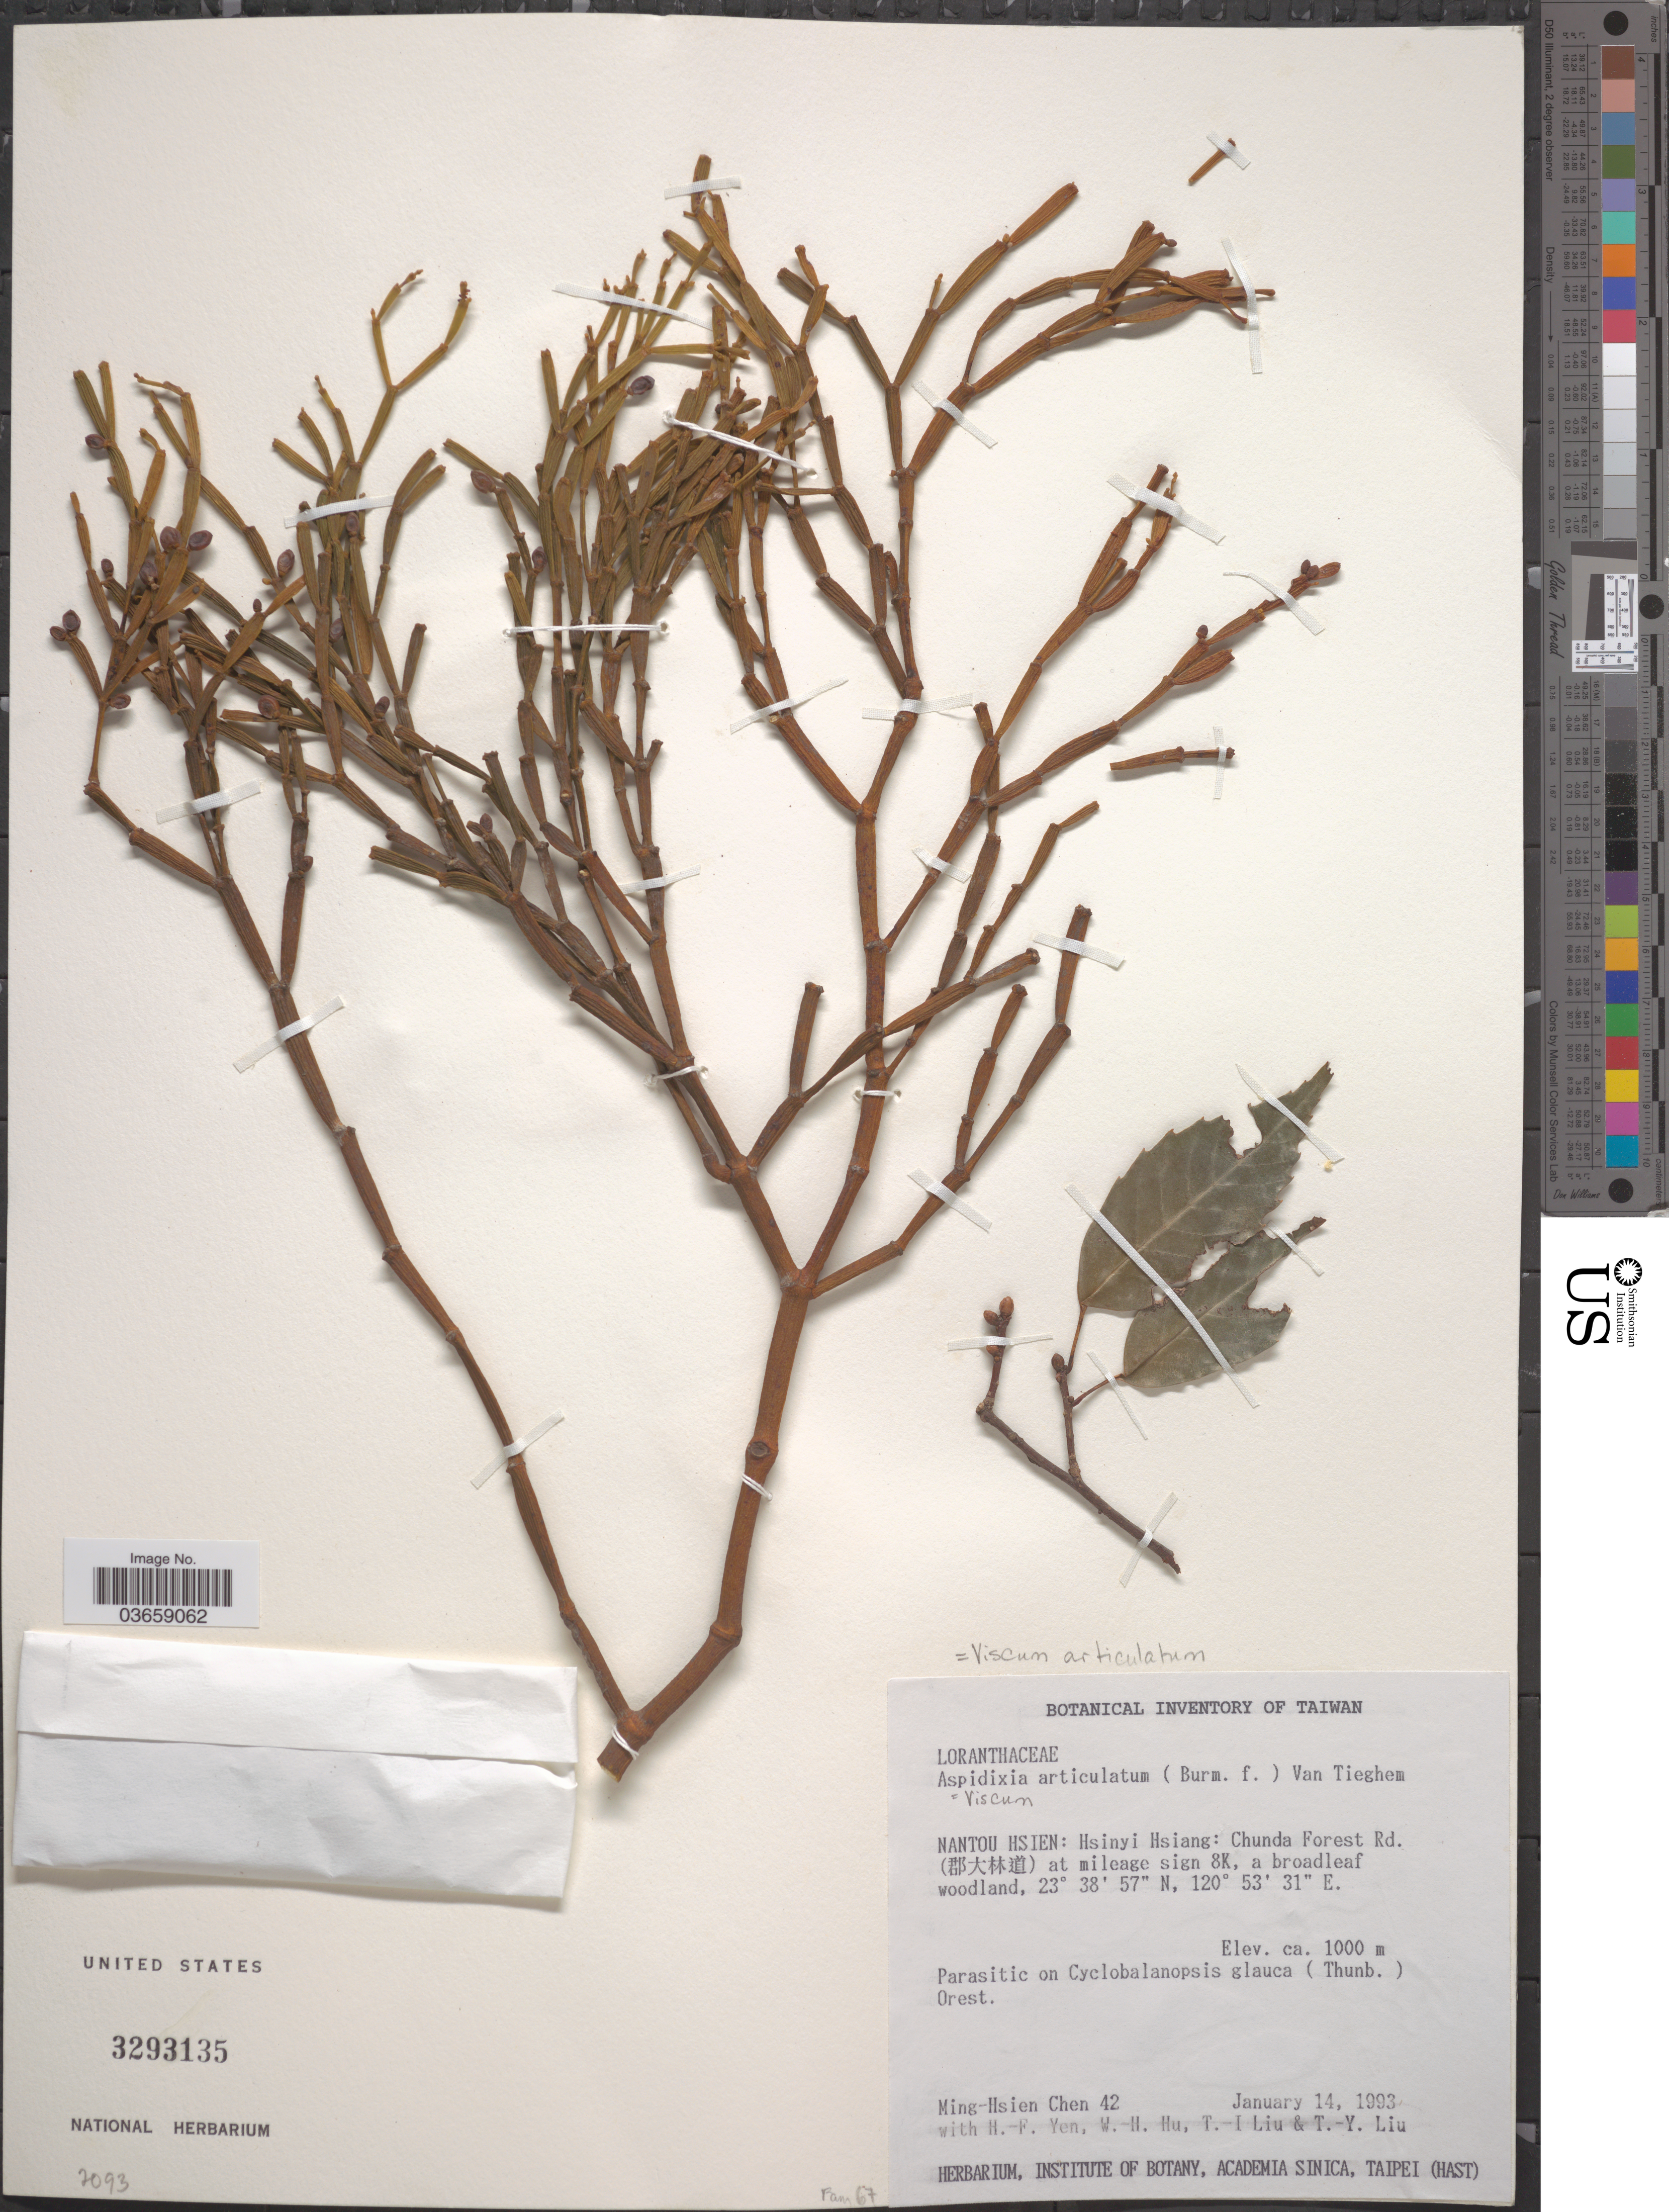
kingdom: Plantae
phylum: Tracheophyta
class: Magnoliopsida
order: Santalales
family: Viscaceae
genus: Viscum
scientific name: Viscum articulatum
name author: Burm. f.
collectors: M. H. Chen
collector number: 42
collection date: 1993-01-14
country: Taiwan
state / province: Nantou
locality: Nantou Hsien: Hsinyi Hsiang: Chunda Forest Rd. (X) at mileage sign 8K, a broadleaf woodland.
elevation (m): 1000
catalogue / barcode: US 3293135